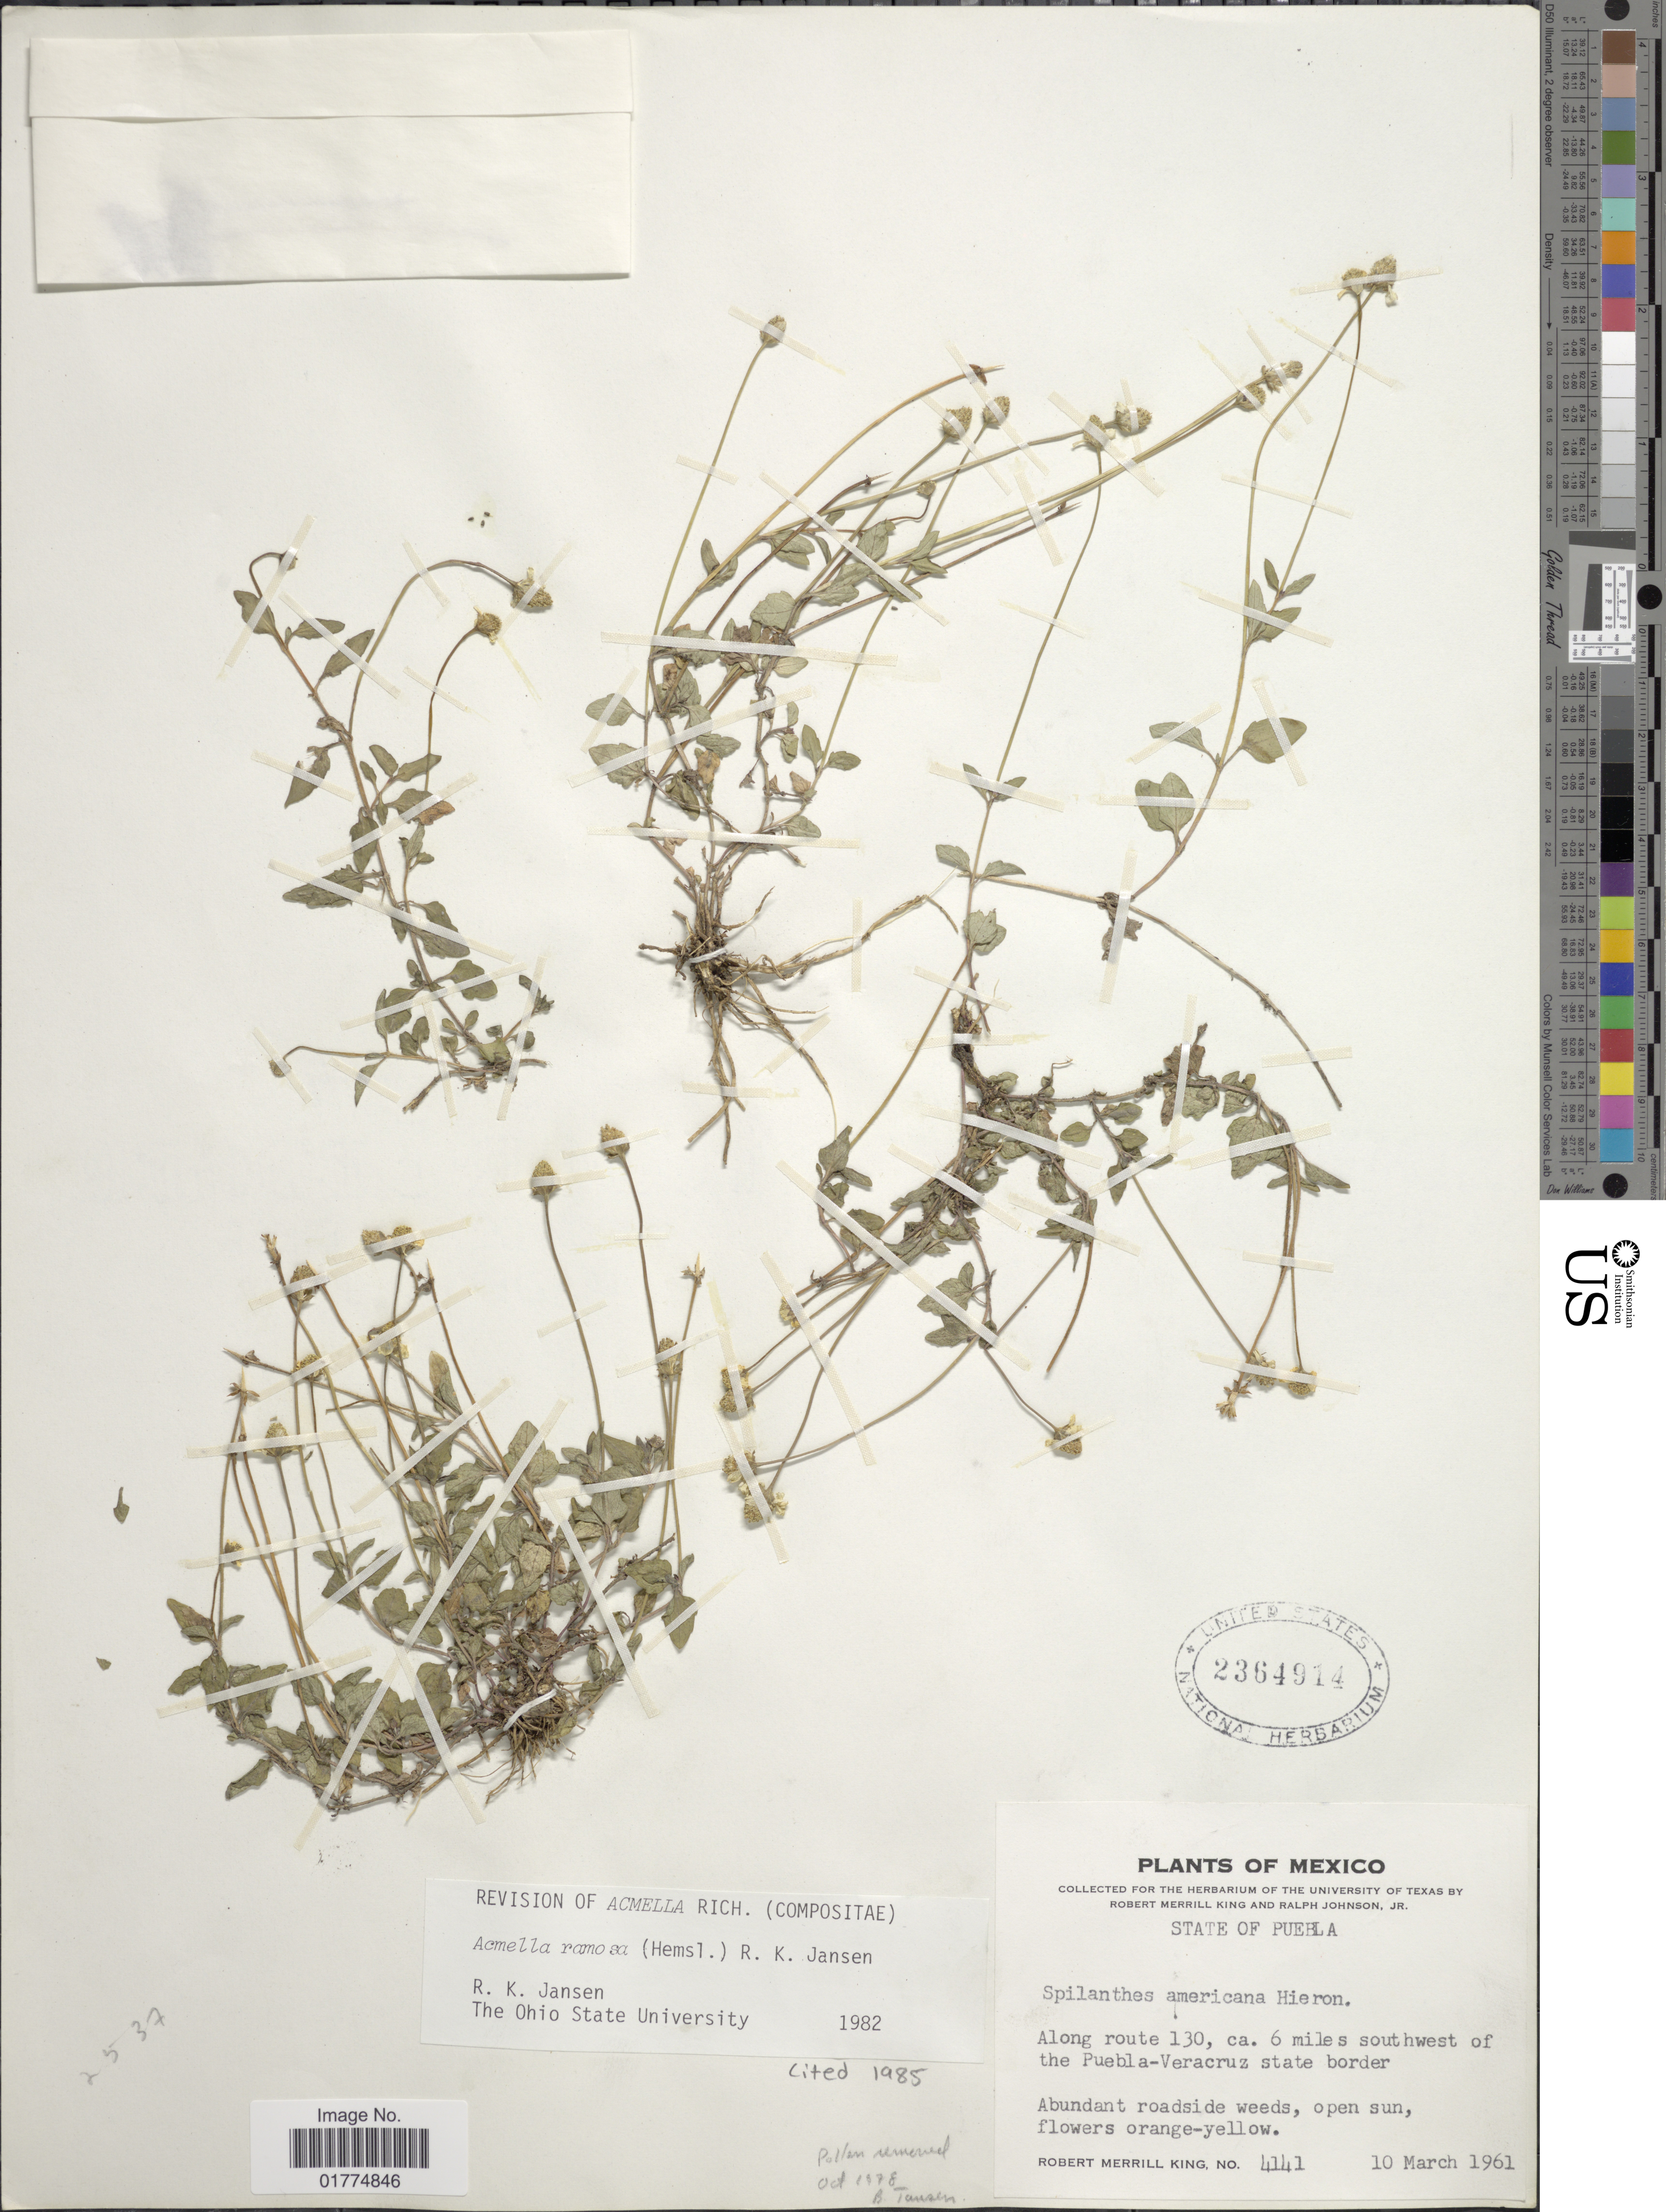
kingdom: Plantae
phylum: Tracheophyta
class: Magnoliopsida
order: Asterales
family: Asteraceae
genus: Acmella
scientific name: Acmella ramosa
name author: (Hemsl.) R.K. Jansen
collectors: R. M. King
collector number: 4141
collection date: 1961-03-10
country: Mexico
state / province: Puebla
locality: State of Puebla. Along route 130, ca. 6 miles southwest of the Puebla-Veracruz state border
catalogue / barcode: US 2364914